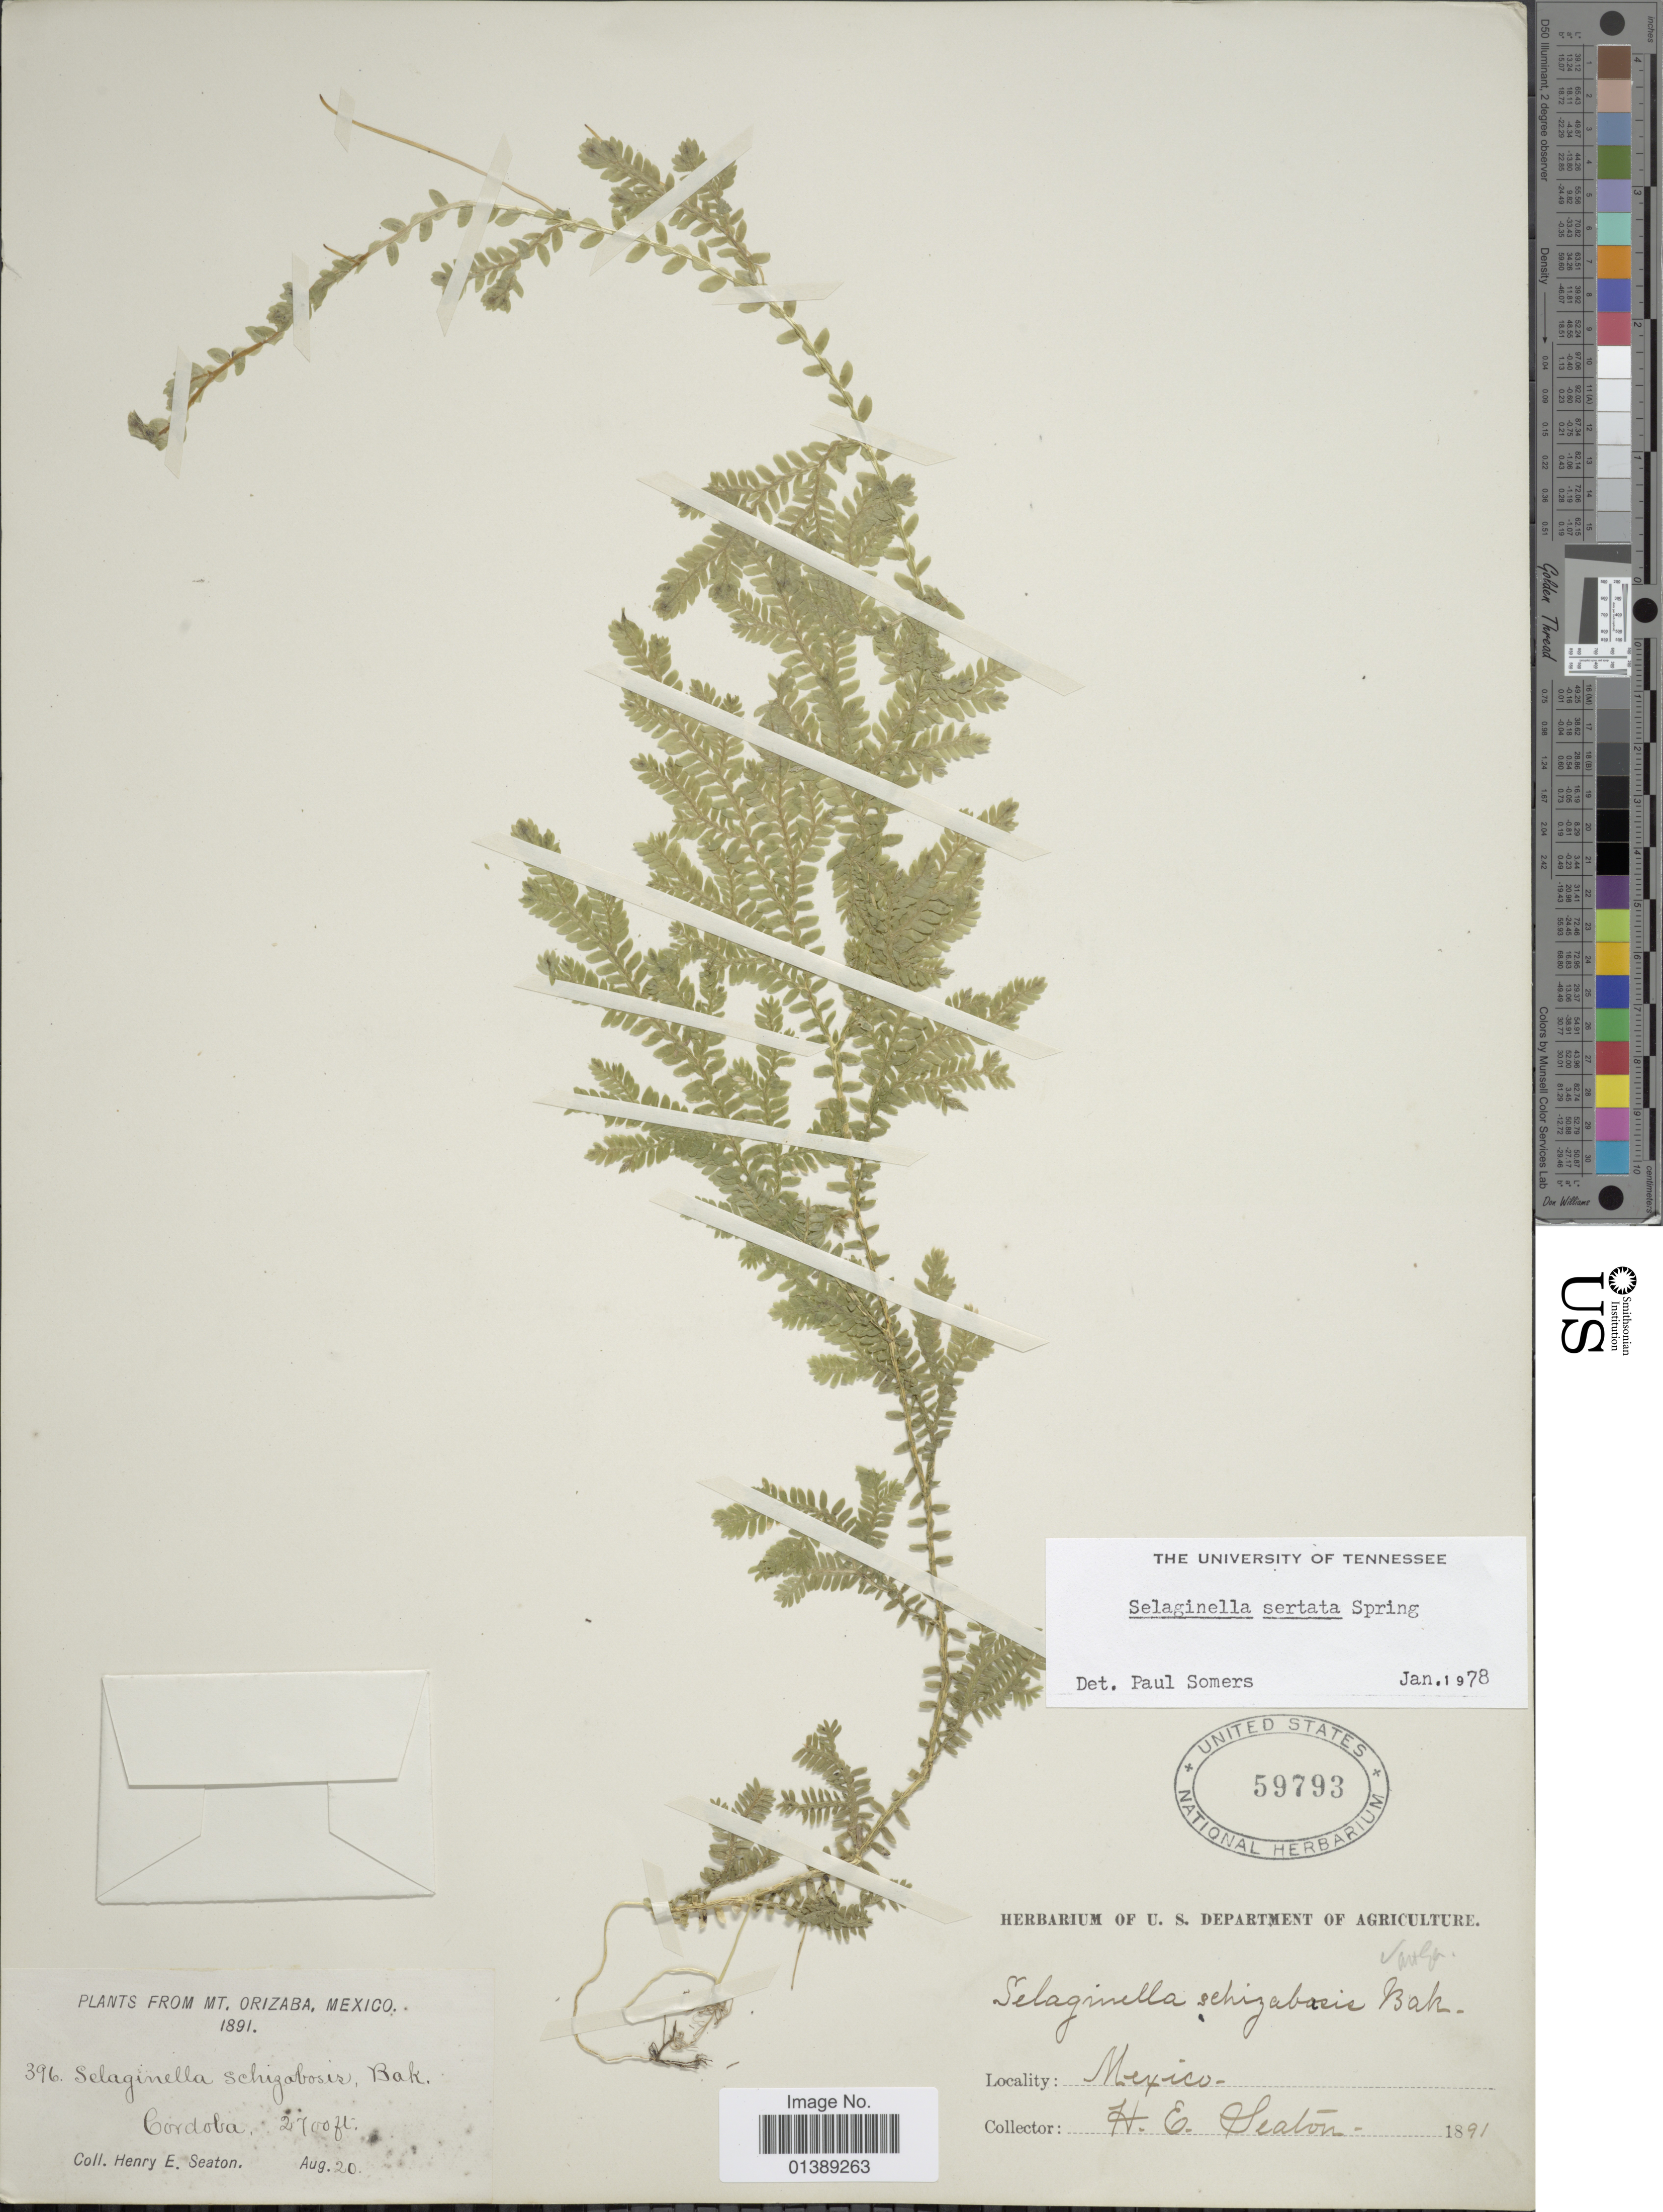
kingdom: Plantae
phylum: Tracheophyta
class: Lycopodiopsida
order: Selaginellales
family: Selaginellaceae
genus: Selaginella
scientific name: Selaginella sertata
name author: Spring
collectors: H. E. Seaton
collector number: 396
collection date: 1891-08-20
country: Mexico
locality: From Mt. Orizaba, Cordoba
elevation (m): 823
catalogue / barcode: US 59793